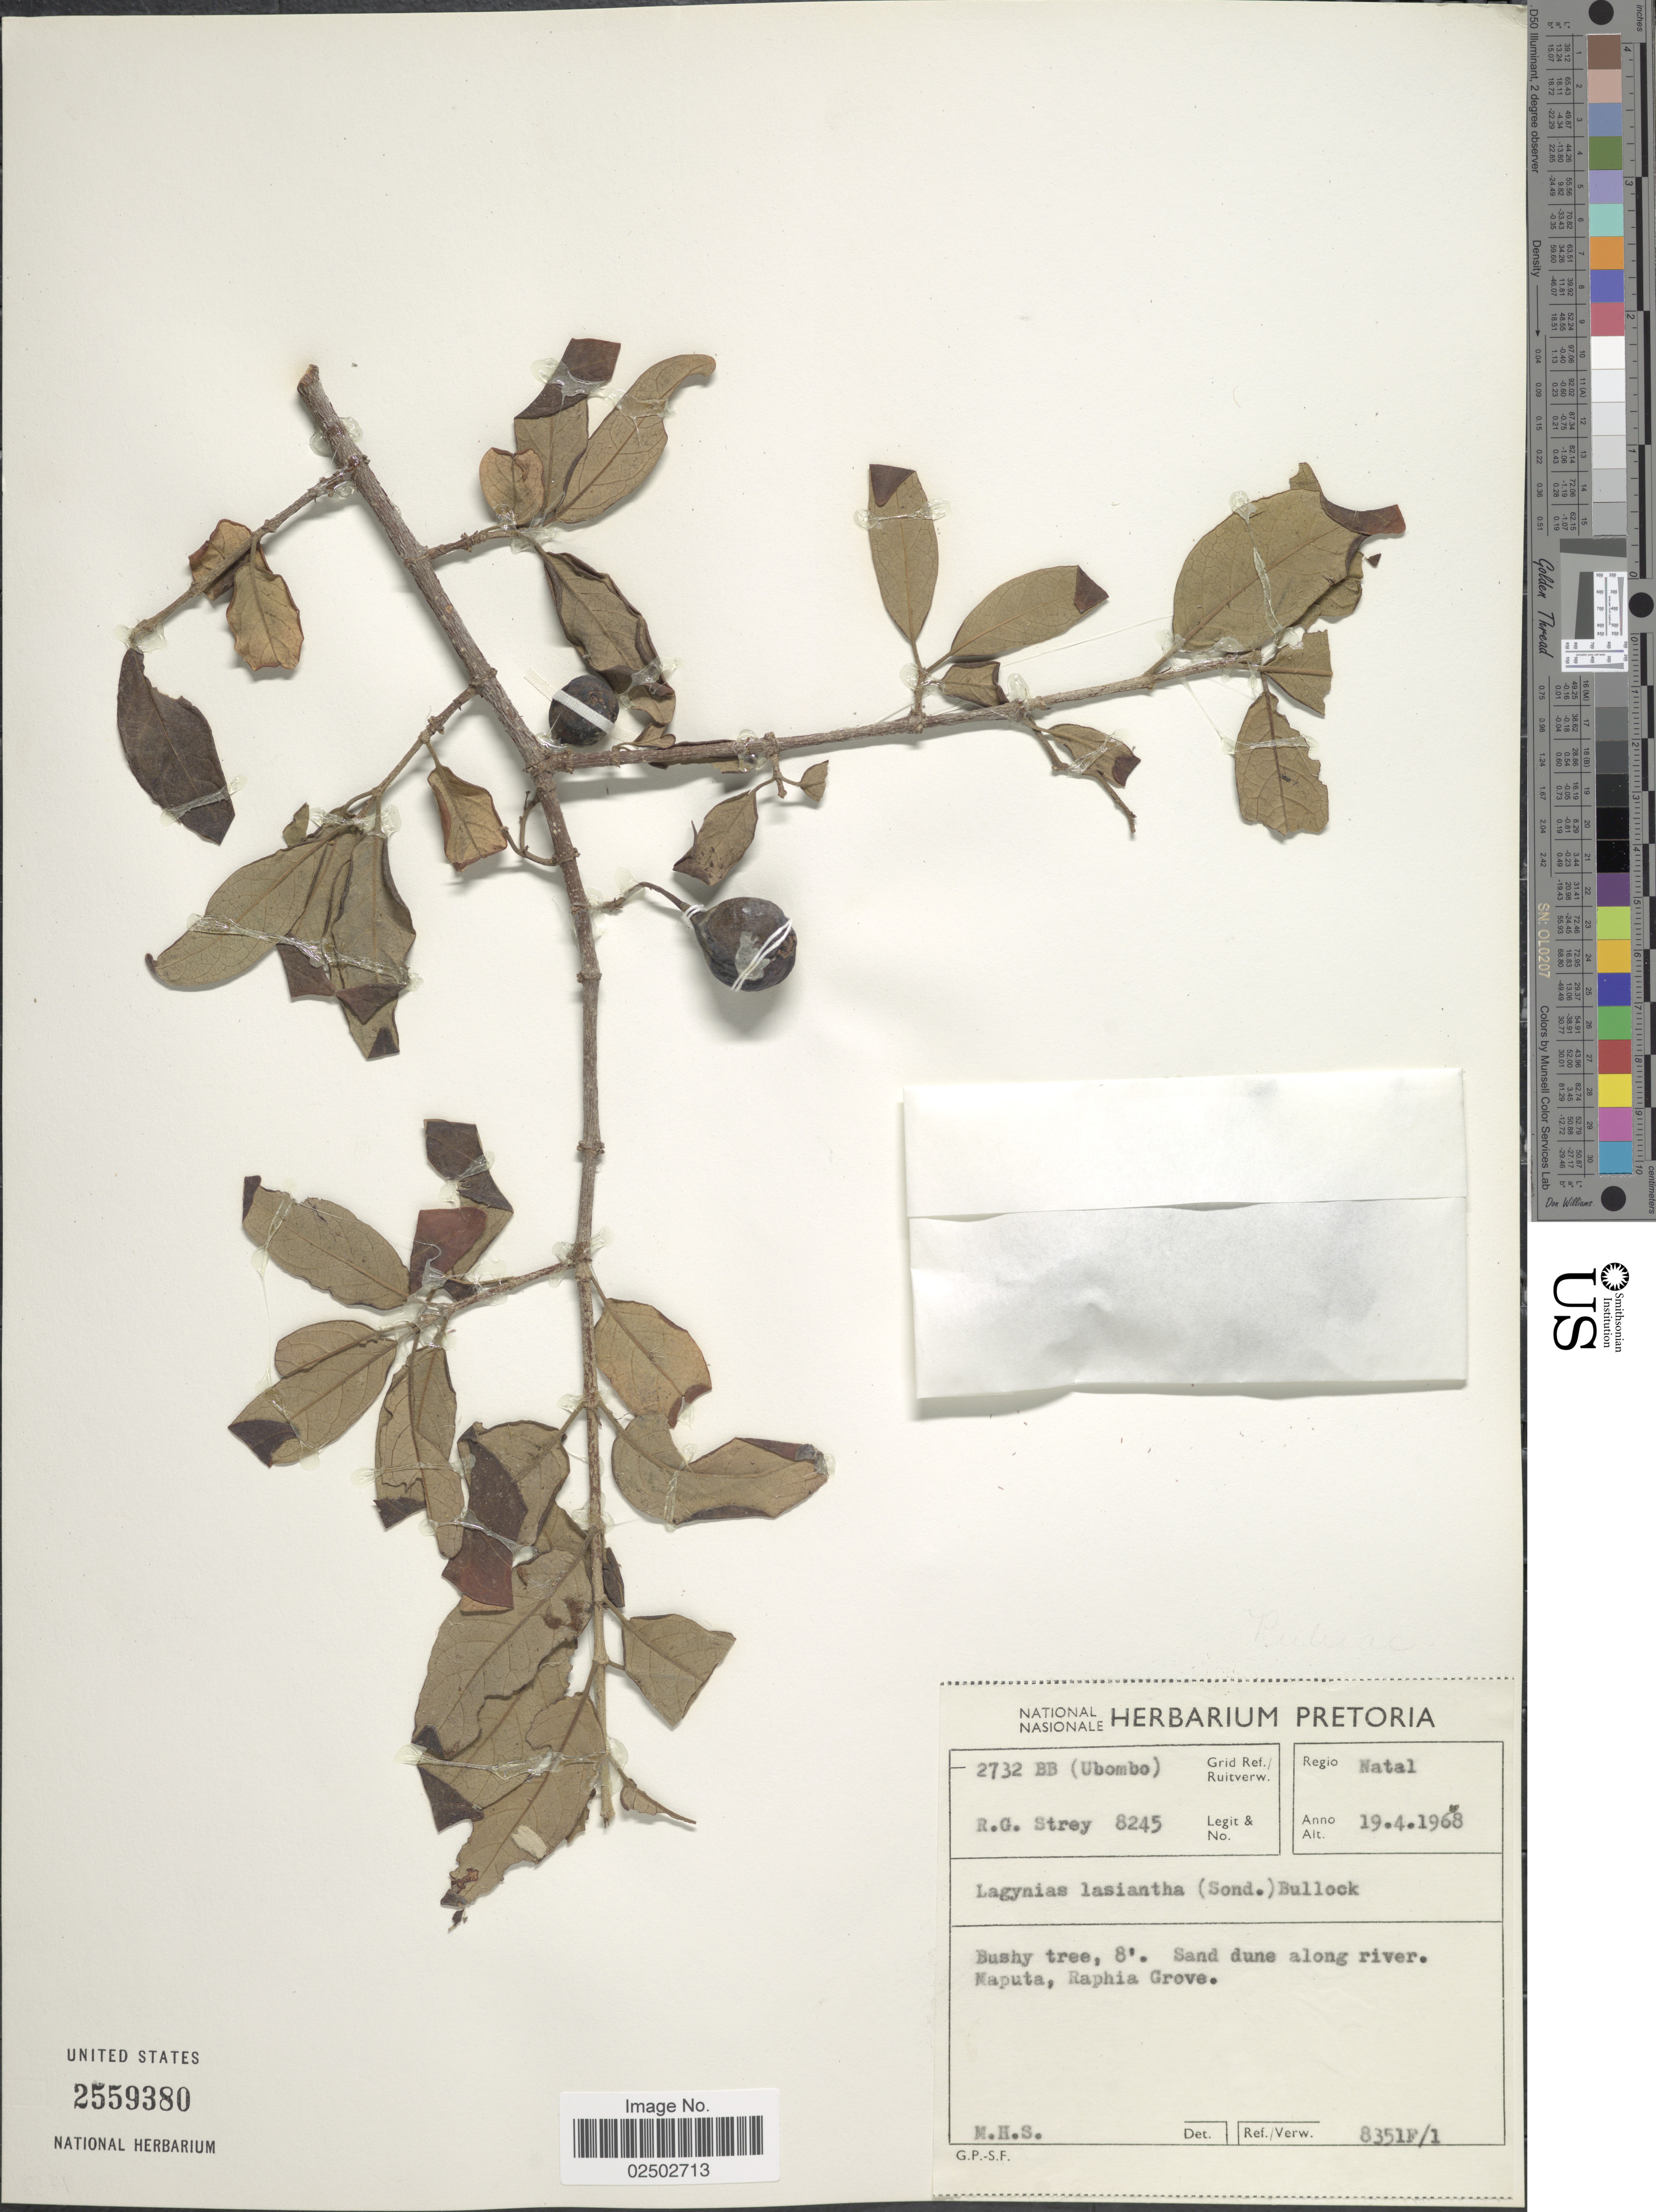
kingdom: Plantae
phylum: Tracheophyta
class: Magnoliopsida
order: Gentianales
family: Rubiaceae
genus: Vangueria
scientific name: Vangueria lasiantha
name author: Sond.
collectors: R. G. Strey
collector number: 8245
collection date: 1968-04-19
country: South Africa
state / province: KwaZulu-Natal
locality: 2732 BB (Ubombo) Rego Natal, Naputa, Raphia Grove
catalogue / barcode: US 2559380